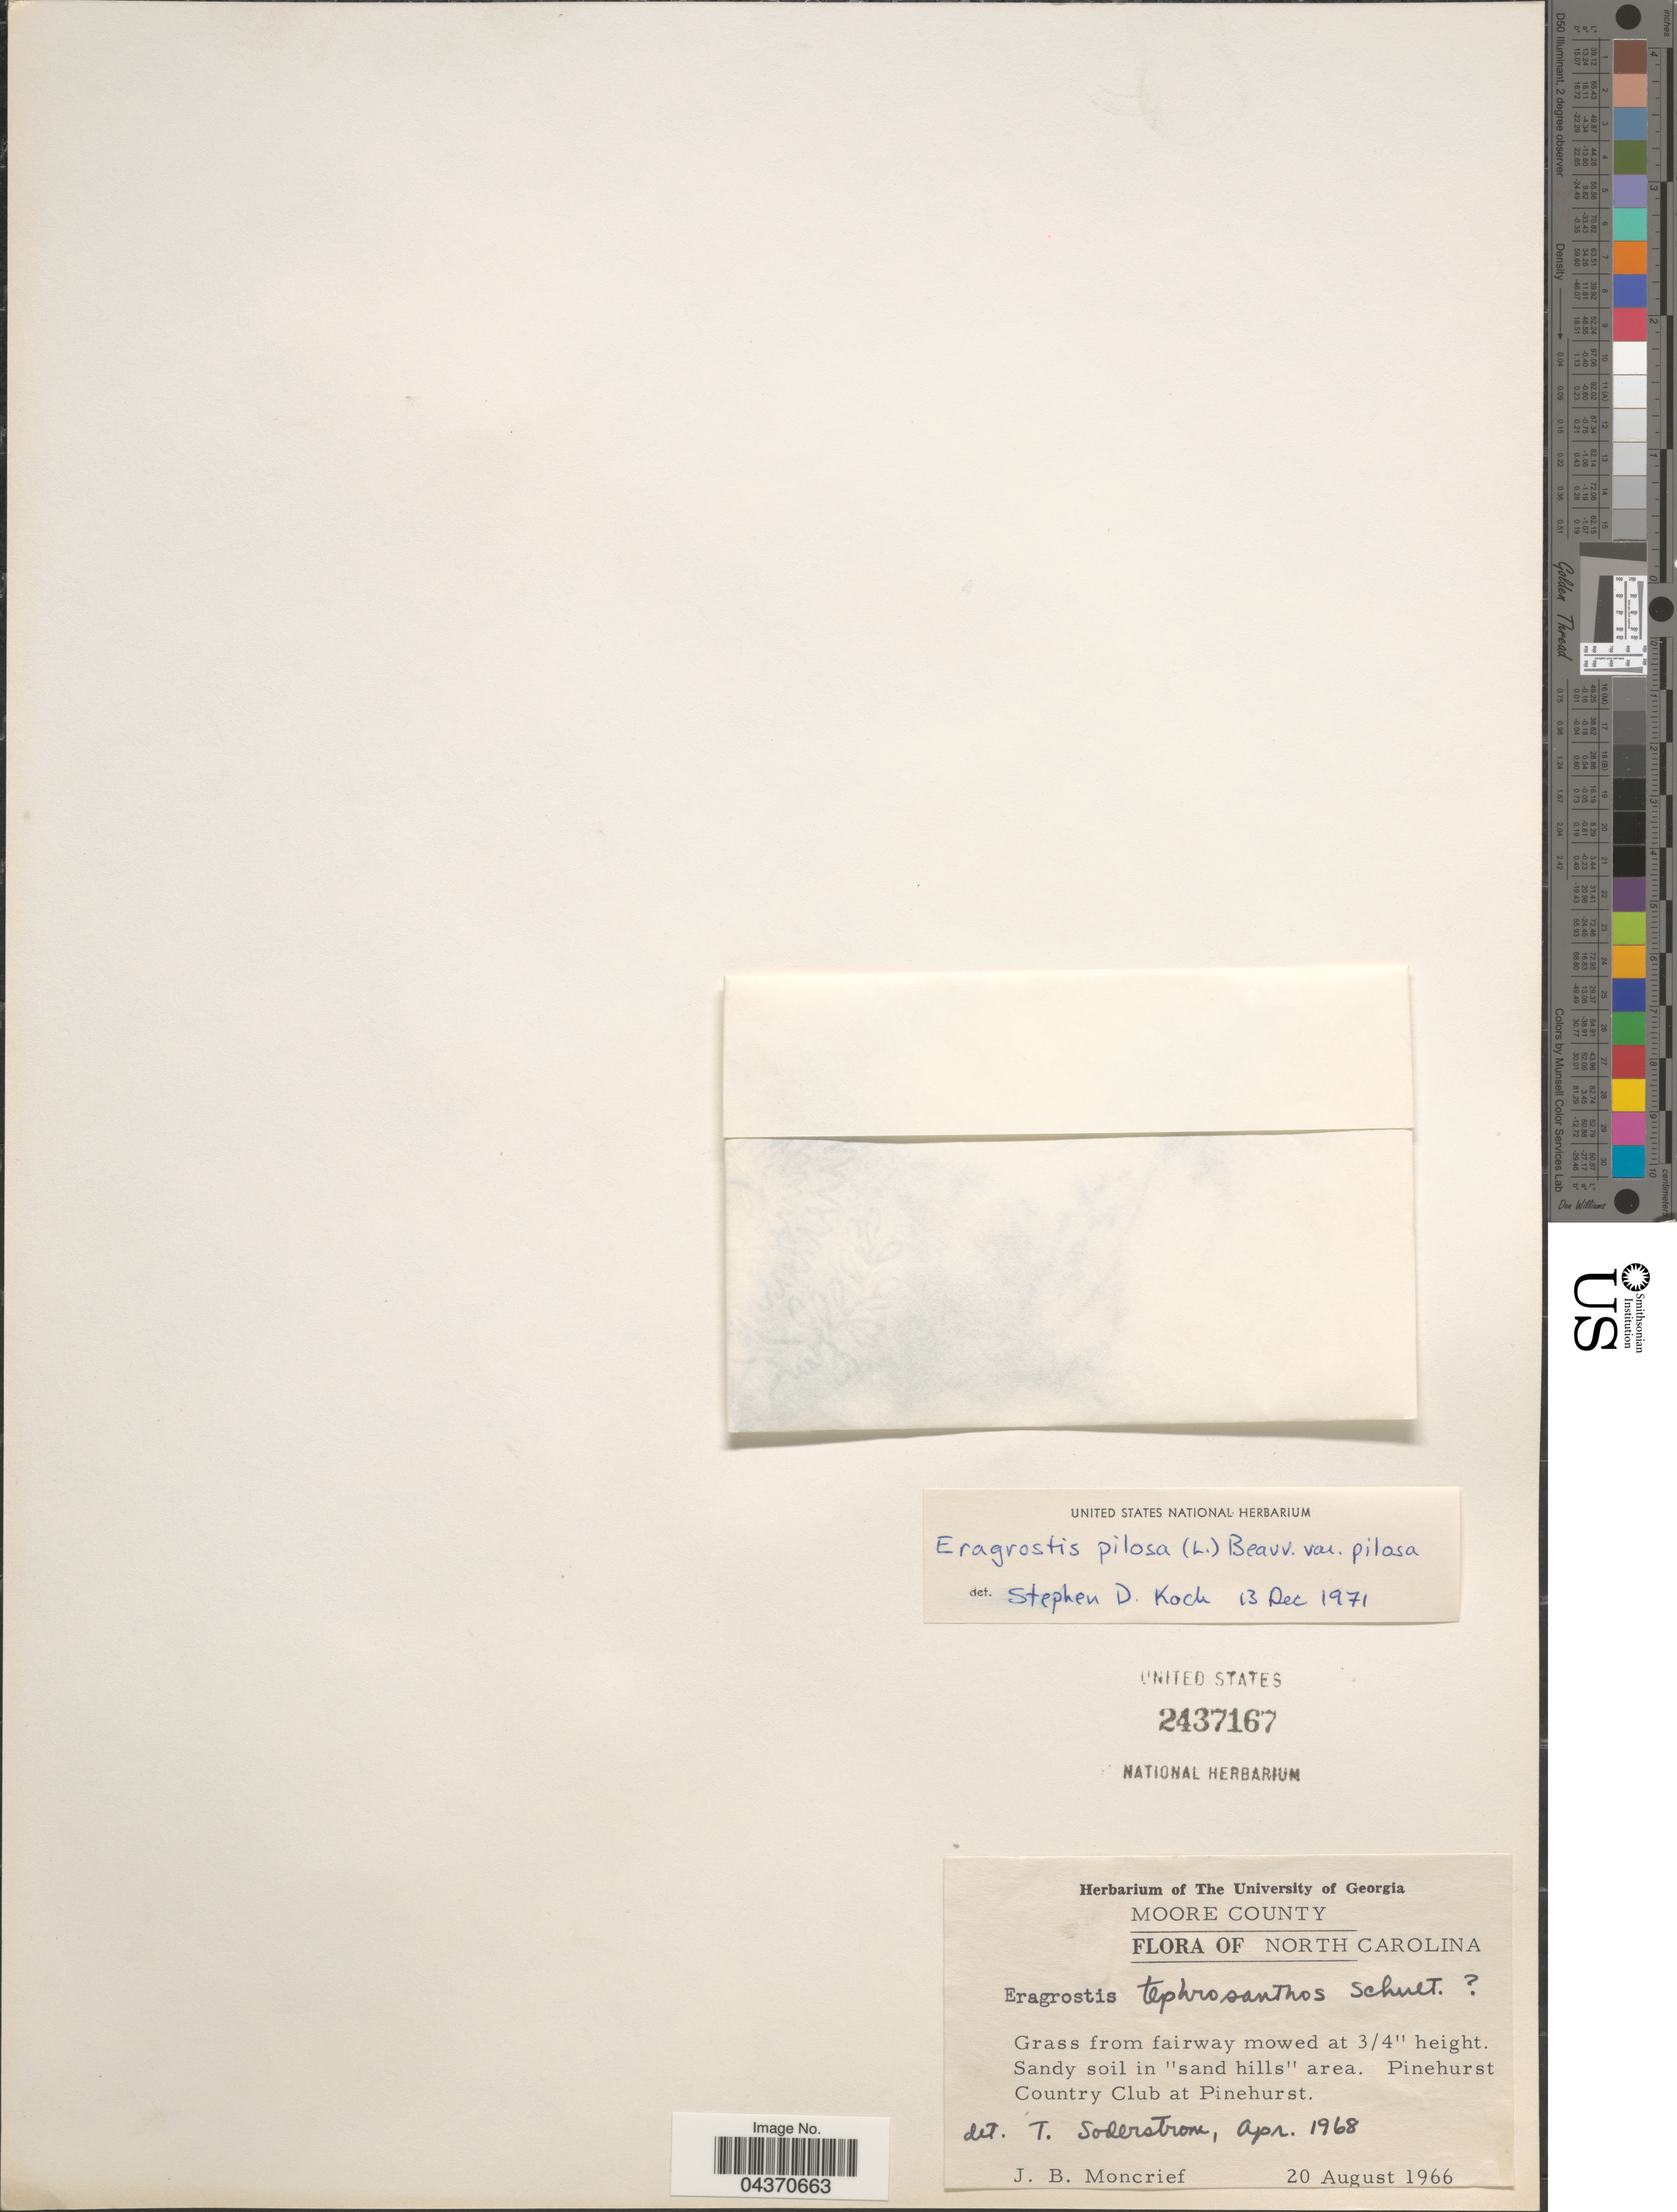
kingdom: Plantae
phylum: Tracheophyta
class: Liliopsida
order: Poales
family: Poaceae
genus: Eragrostis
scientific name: Eragrostis pilosa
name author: (L.) P. Beauv.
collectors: J. Moncrief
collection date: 1966-08-20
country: United States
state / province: North Carolina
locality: Moore County. Pinehurst Country Club at Pinehurst.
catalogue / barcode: US 2437167